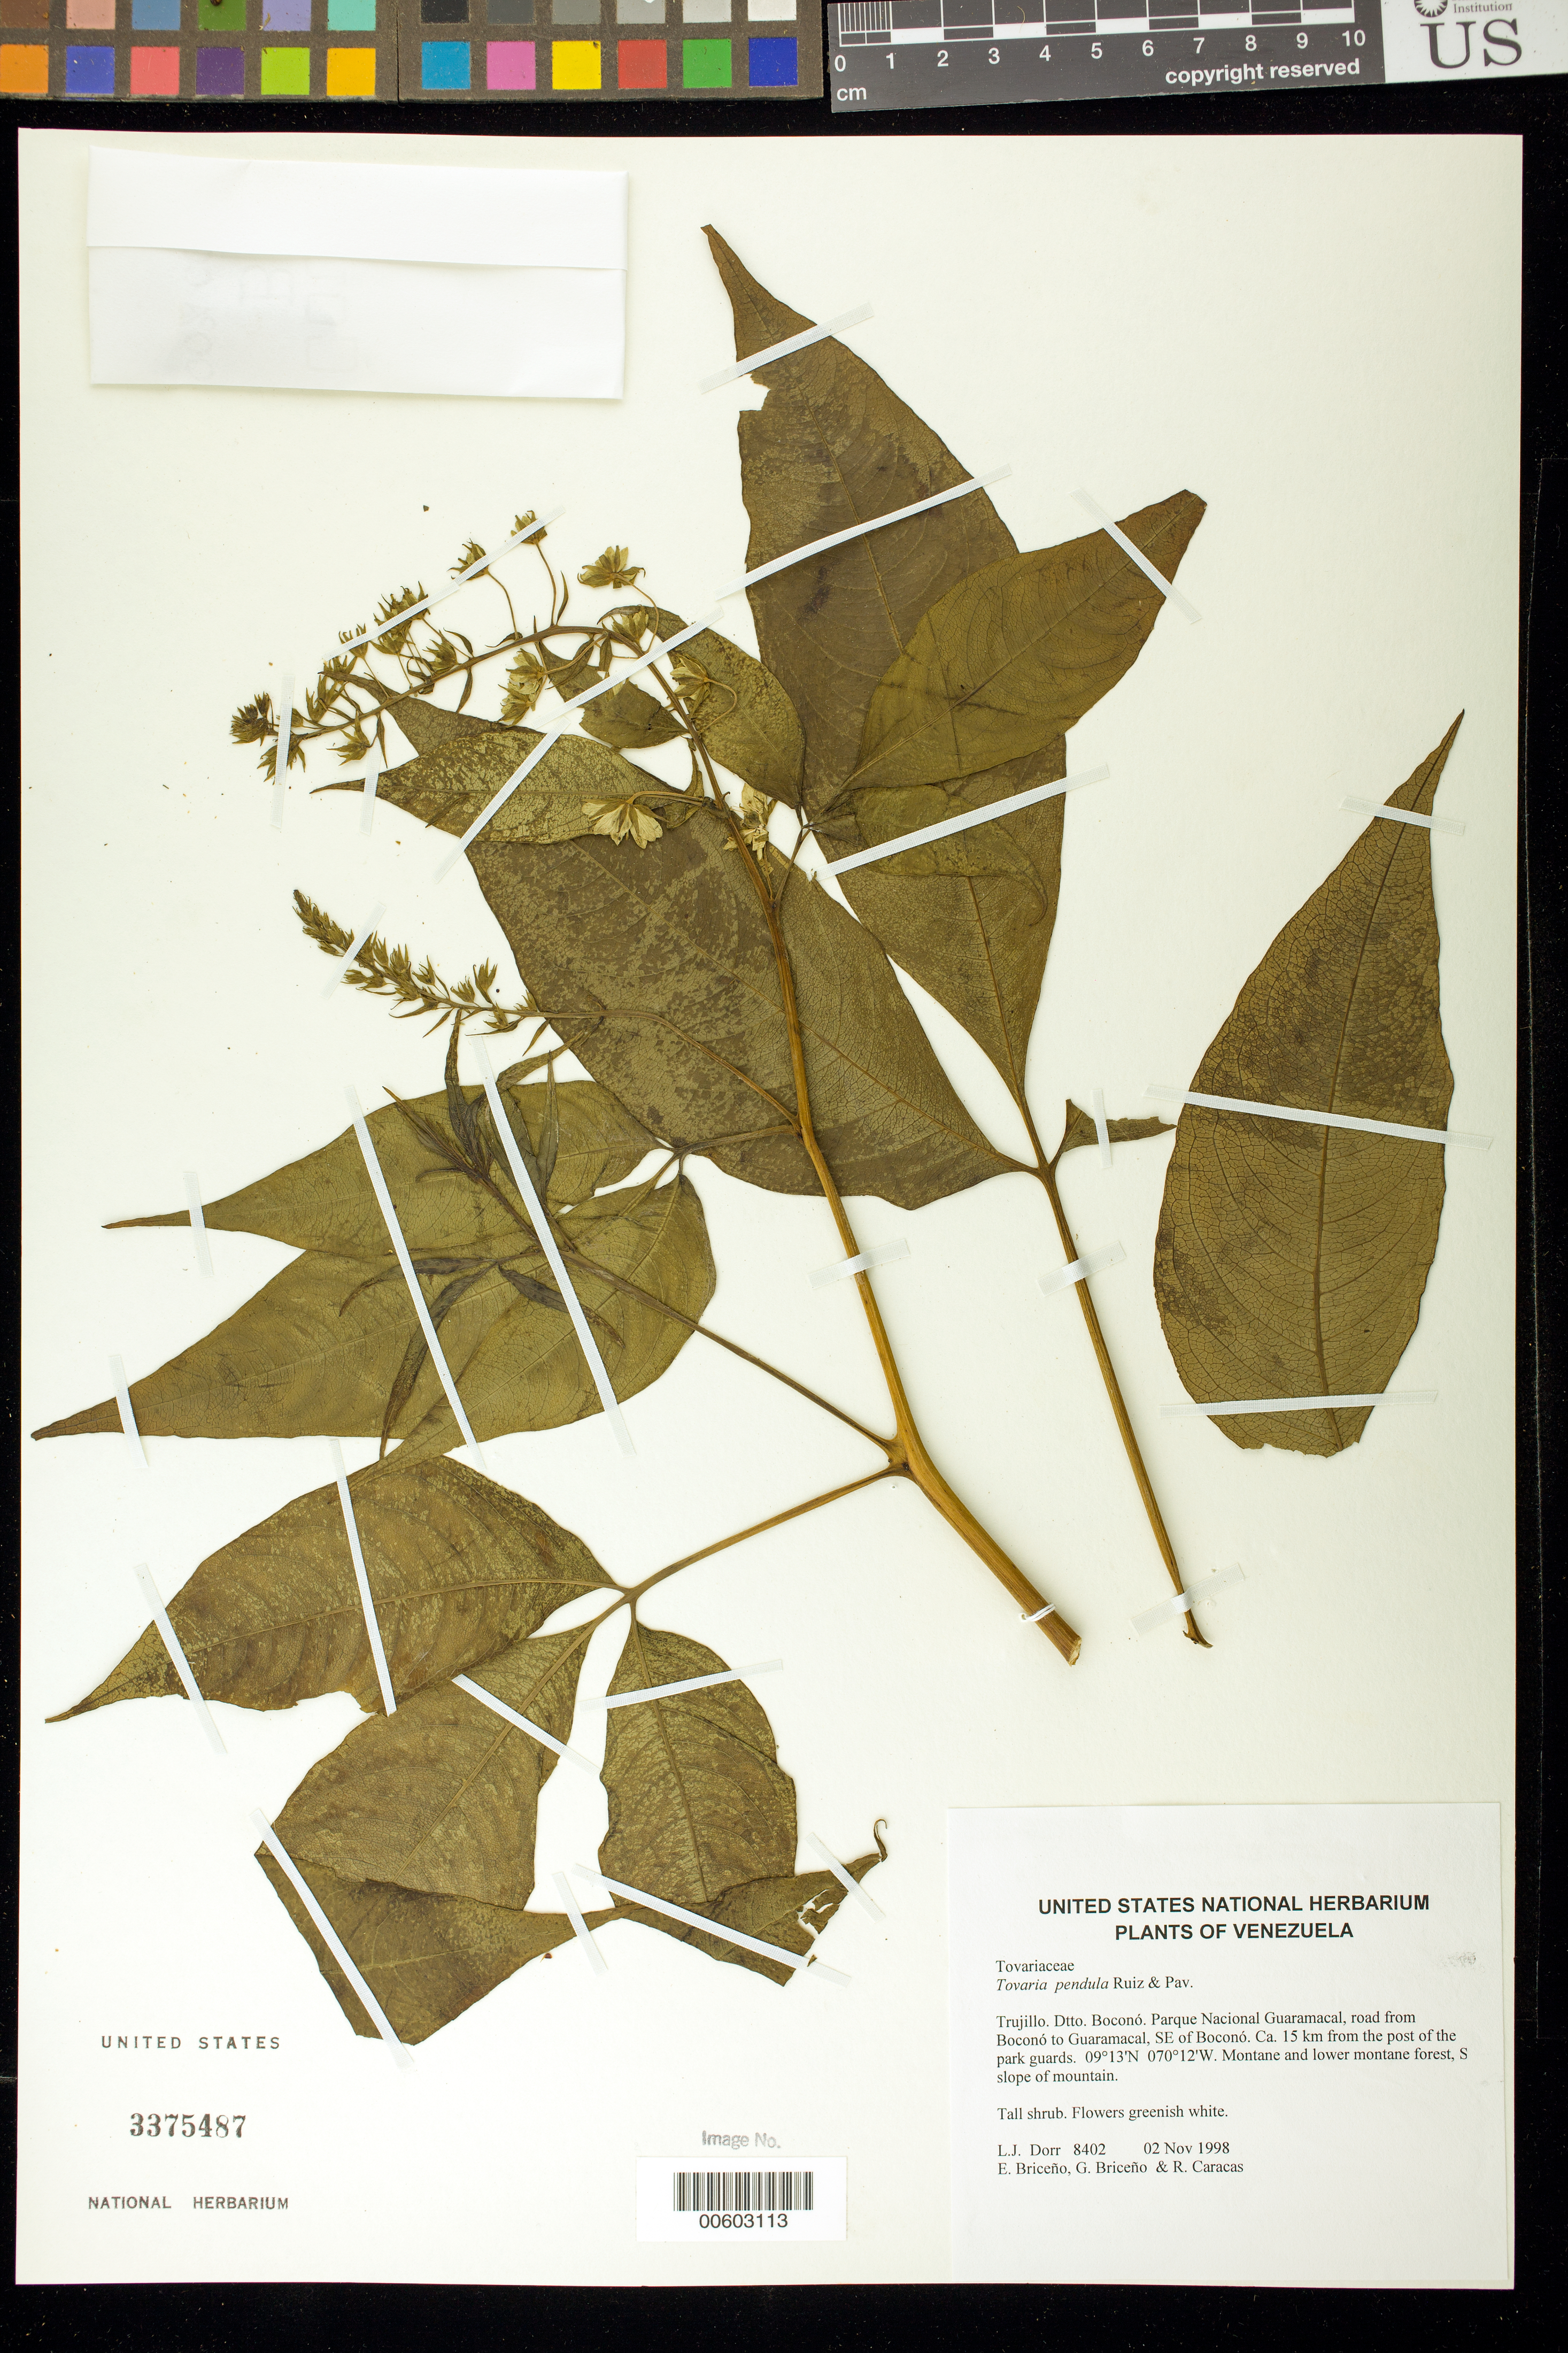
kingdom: Plantae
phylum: Tracheophyta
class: Magnoliopsida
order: Brassicales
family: Tovariaceae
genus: Tovaria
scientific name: Tovaria pendula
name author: Ruiz & Pav.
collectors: L. J. Dorr, E. Briceño, G. Briceño & R. Caracas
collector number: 8402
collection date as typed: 02 Nov 1998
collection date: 1998-11-02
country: Venezuela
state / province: Trujillo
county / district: Boconó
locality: Parque Nacional Guaramacal, road from Boconó to Guaramacal, SE of Boconó, ca. 15 km from the post of the park guards.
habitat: Montane and lower montane forest, S slope of mountain.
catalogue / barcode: US 3375487